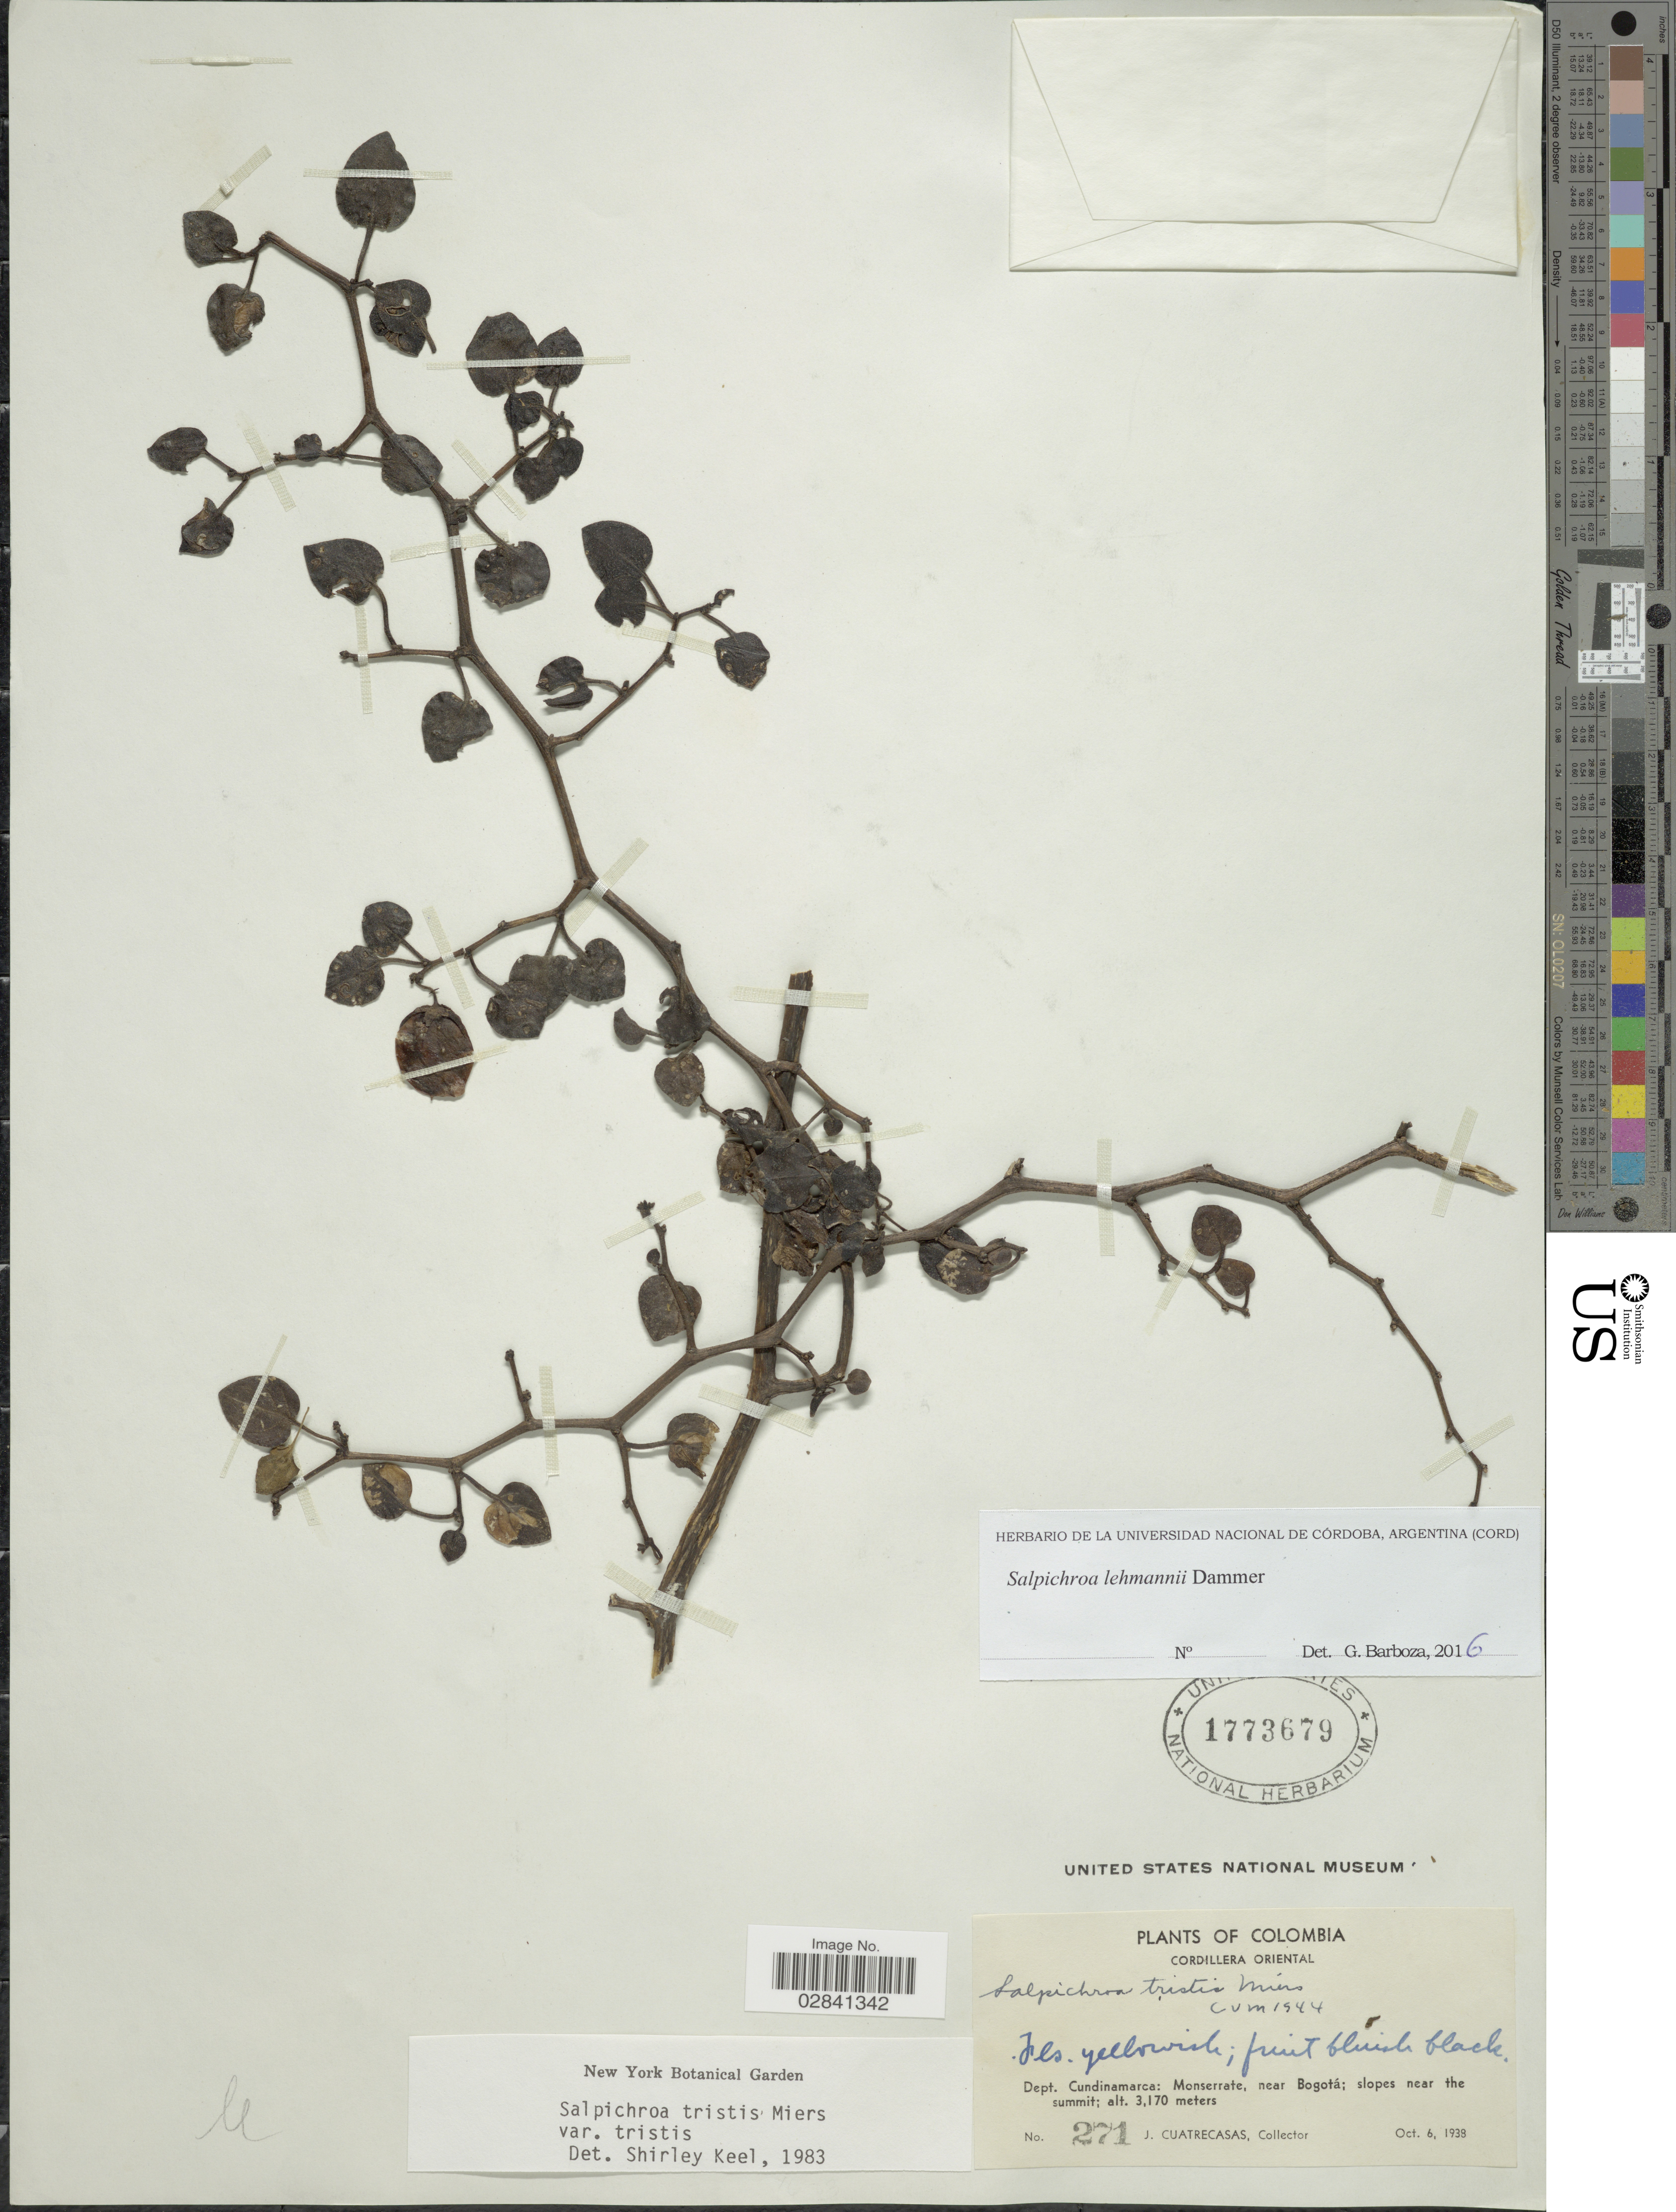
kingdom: Plantae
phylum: Tracheophyta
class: Magnoliopsida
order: Solanales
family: Solanaceae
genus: Salpichroa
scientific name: Salpichroa tristis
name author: Walp.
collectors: J. Cuatrecasas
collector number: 271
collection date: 1938-10-06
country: Colombia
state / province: Cundinamarca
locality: Cordillera Oriental. Dept. Cundinamarca: Monserrate, near Bogotá; slopes near the summit.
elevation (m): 3170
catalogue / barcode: US 1773679